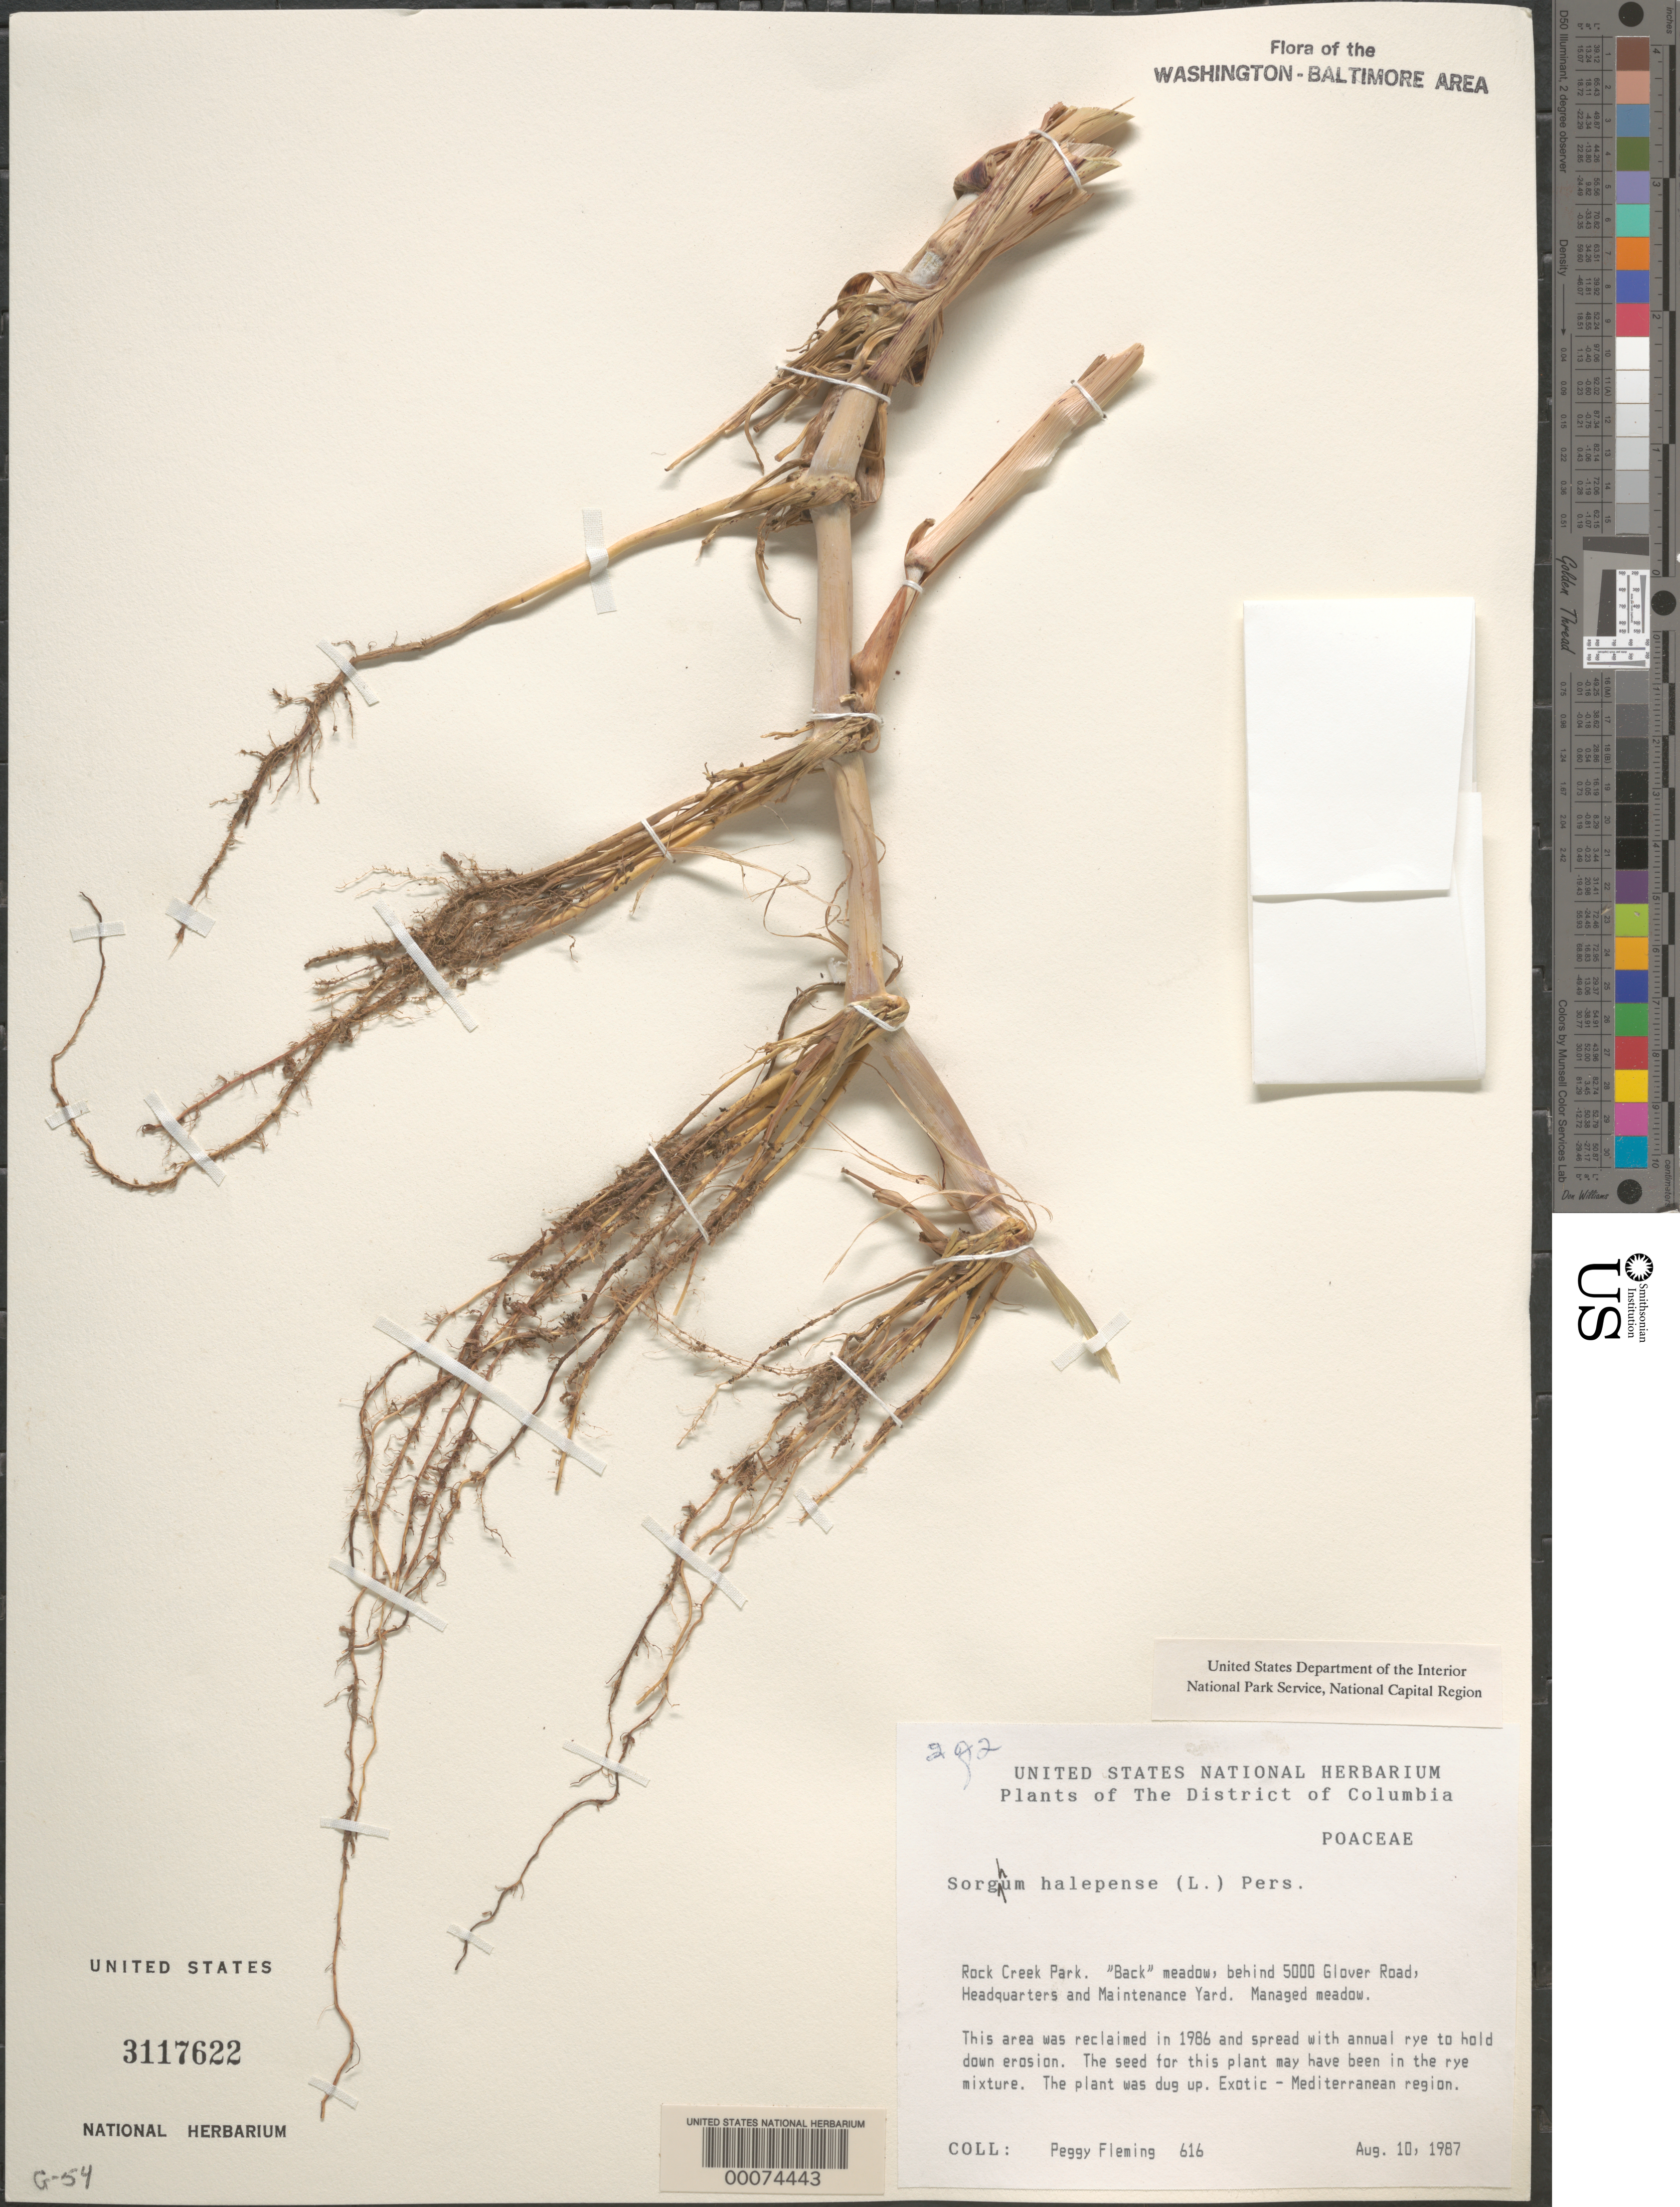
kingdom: Plantae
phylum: Tracheophyta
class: Liliopsida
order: Poales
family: Poaceae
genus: Sorghum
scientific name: Sorghum halepense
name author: (L.) Pers.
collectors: P. Fleming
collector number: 616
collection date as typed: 10 Aug 1987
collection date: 1987-08-10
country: United States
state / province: District of Columbia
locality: Rock Creek Park, back meadow, 5000 Glover road Rock Creek Park and Vicinity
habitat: Managed meadow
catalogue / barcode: US 3117622